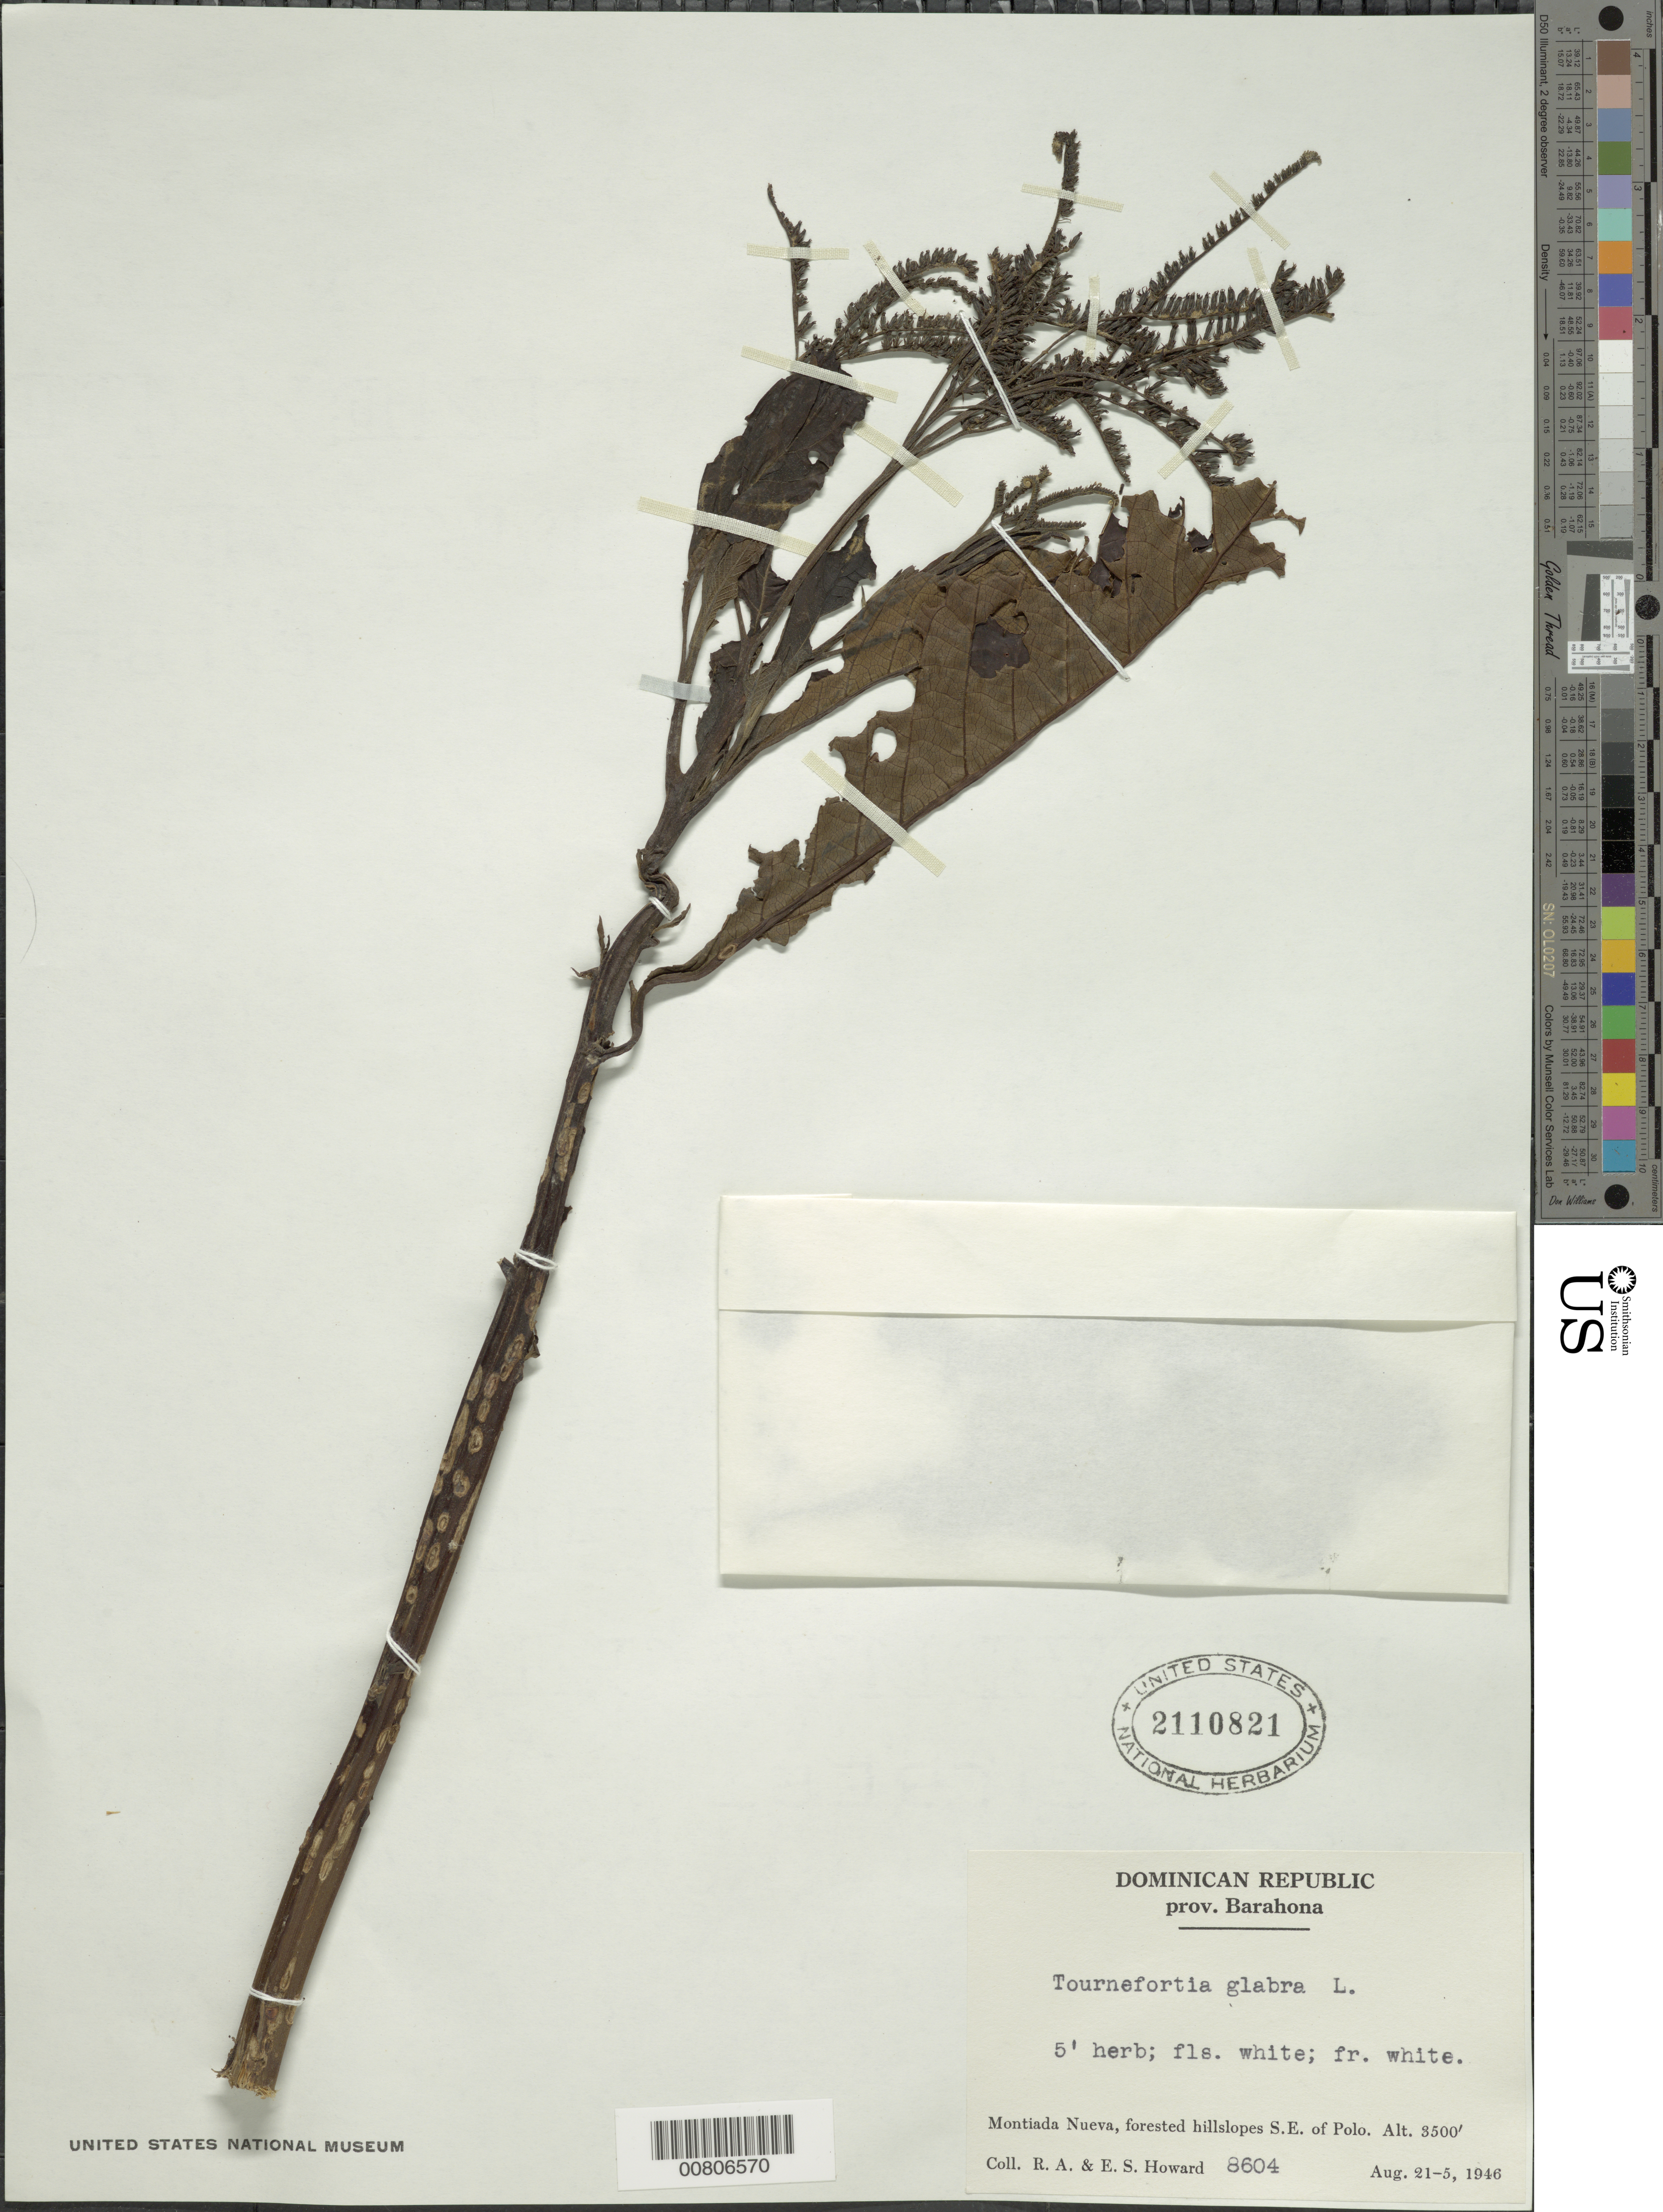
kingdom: Plantae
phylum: Tracheophyta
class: Magnoliopsida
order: Boraginales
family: Heliotropiaceae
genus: Tournefortia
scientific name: Tournefortia foetidissima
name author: L.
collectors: R. A. Howard & E. S. Howard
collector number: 8604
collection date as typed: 21 Aug 1946 to 25 Aug 1926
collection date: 1926-08-25/1946-08-21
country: Dominican Republic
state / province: Barahona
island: Hispaniola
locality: Montiada Nueva, SE of Polo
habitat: Forested hillslopes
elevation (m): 1067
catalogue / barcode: US 2110821